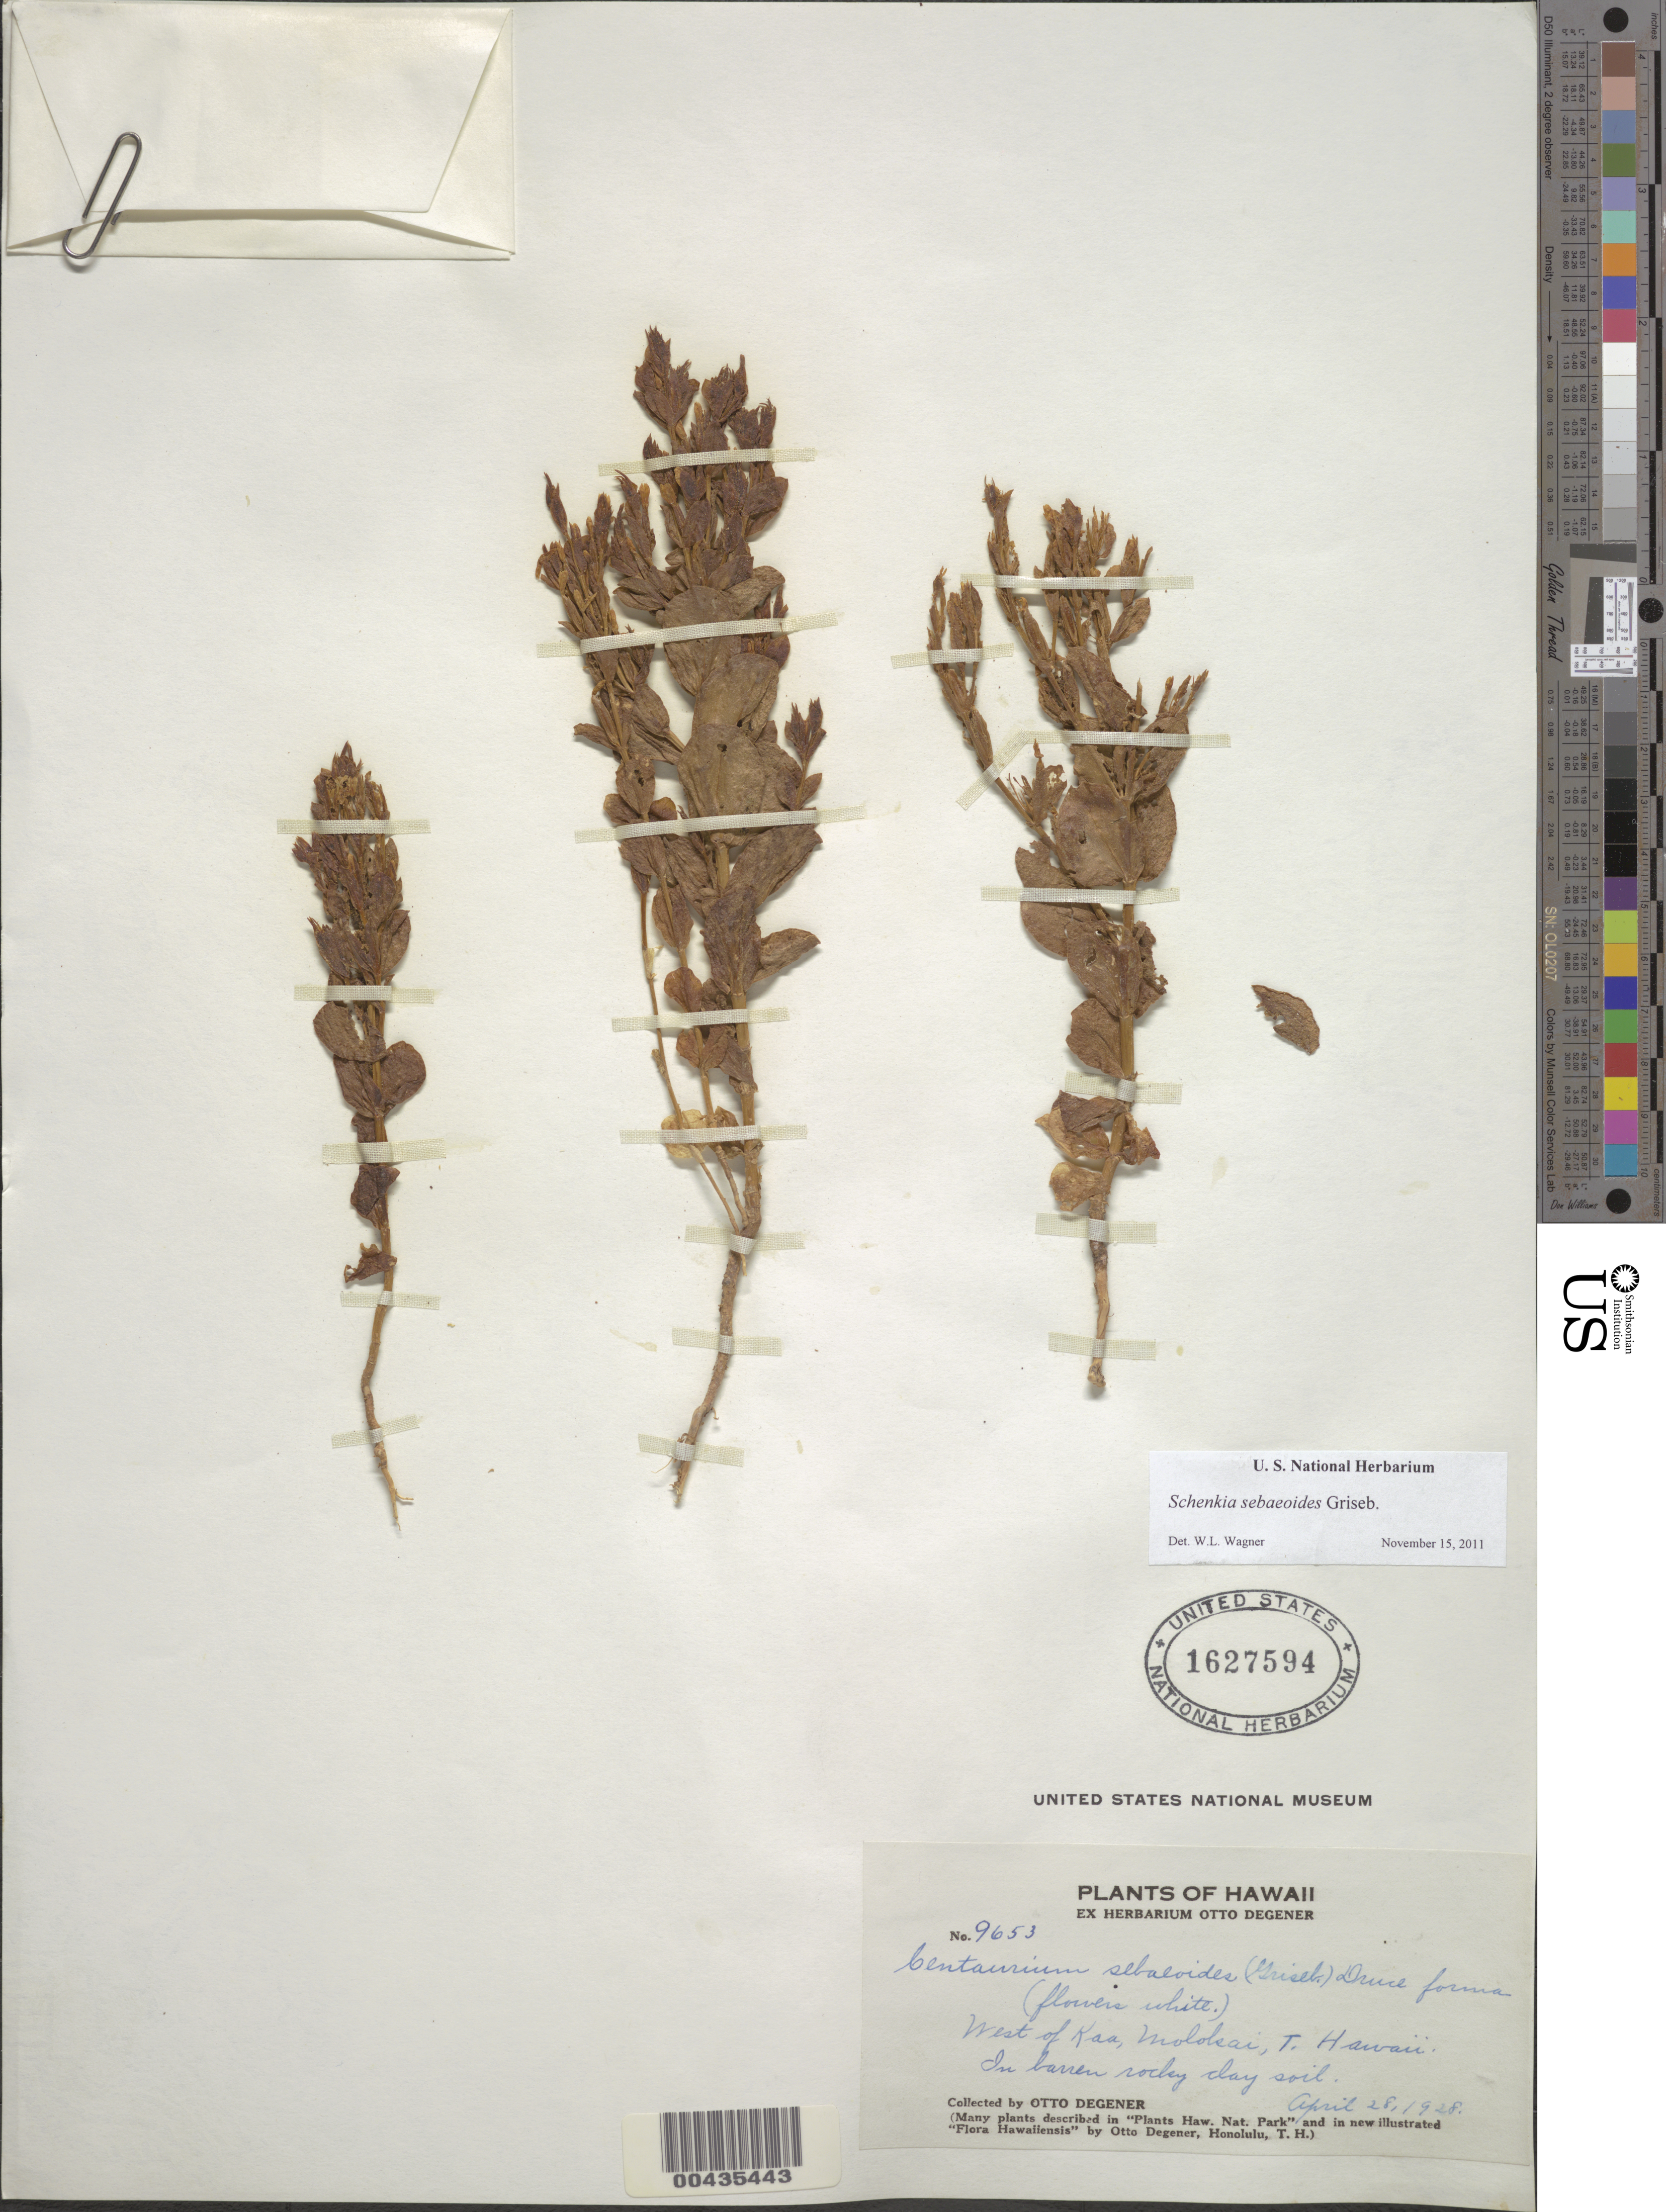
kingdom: Plantae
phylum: Tracheophyta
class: Magnoliopsida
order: Gentianales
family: Gentianaceae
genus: Schenkia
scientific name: Schenkia sebaeoides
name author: (A. Gray) Griseb.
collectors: O. Degener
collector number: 9653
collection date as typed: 28 Apr 1928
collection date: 1928-04-28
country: United States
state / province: Hawaii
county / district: Maui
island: Moloka'i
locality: W of Kaa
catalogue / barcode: US 1627594